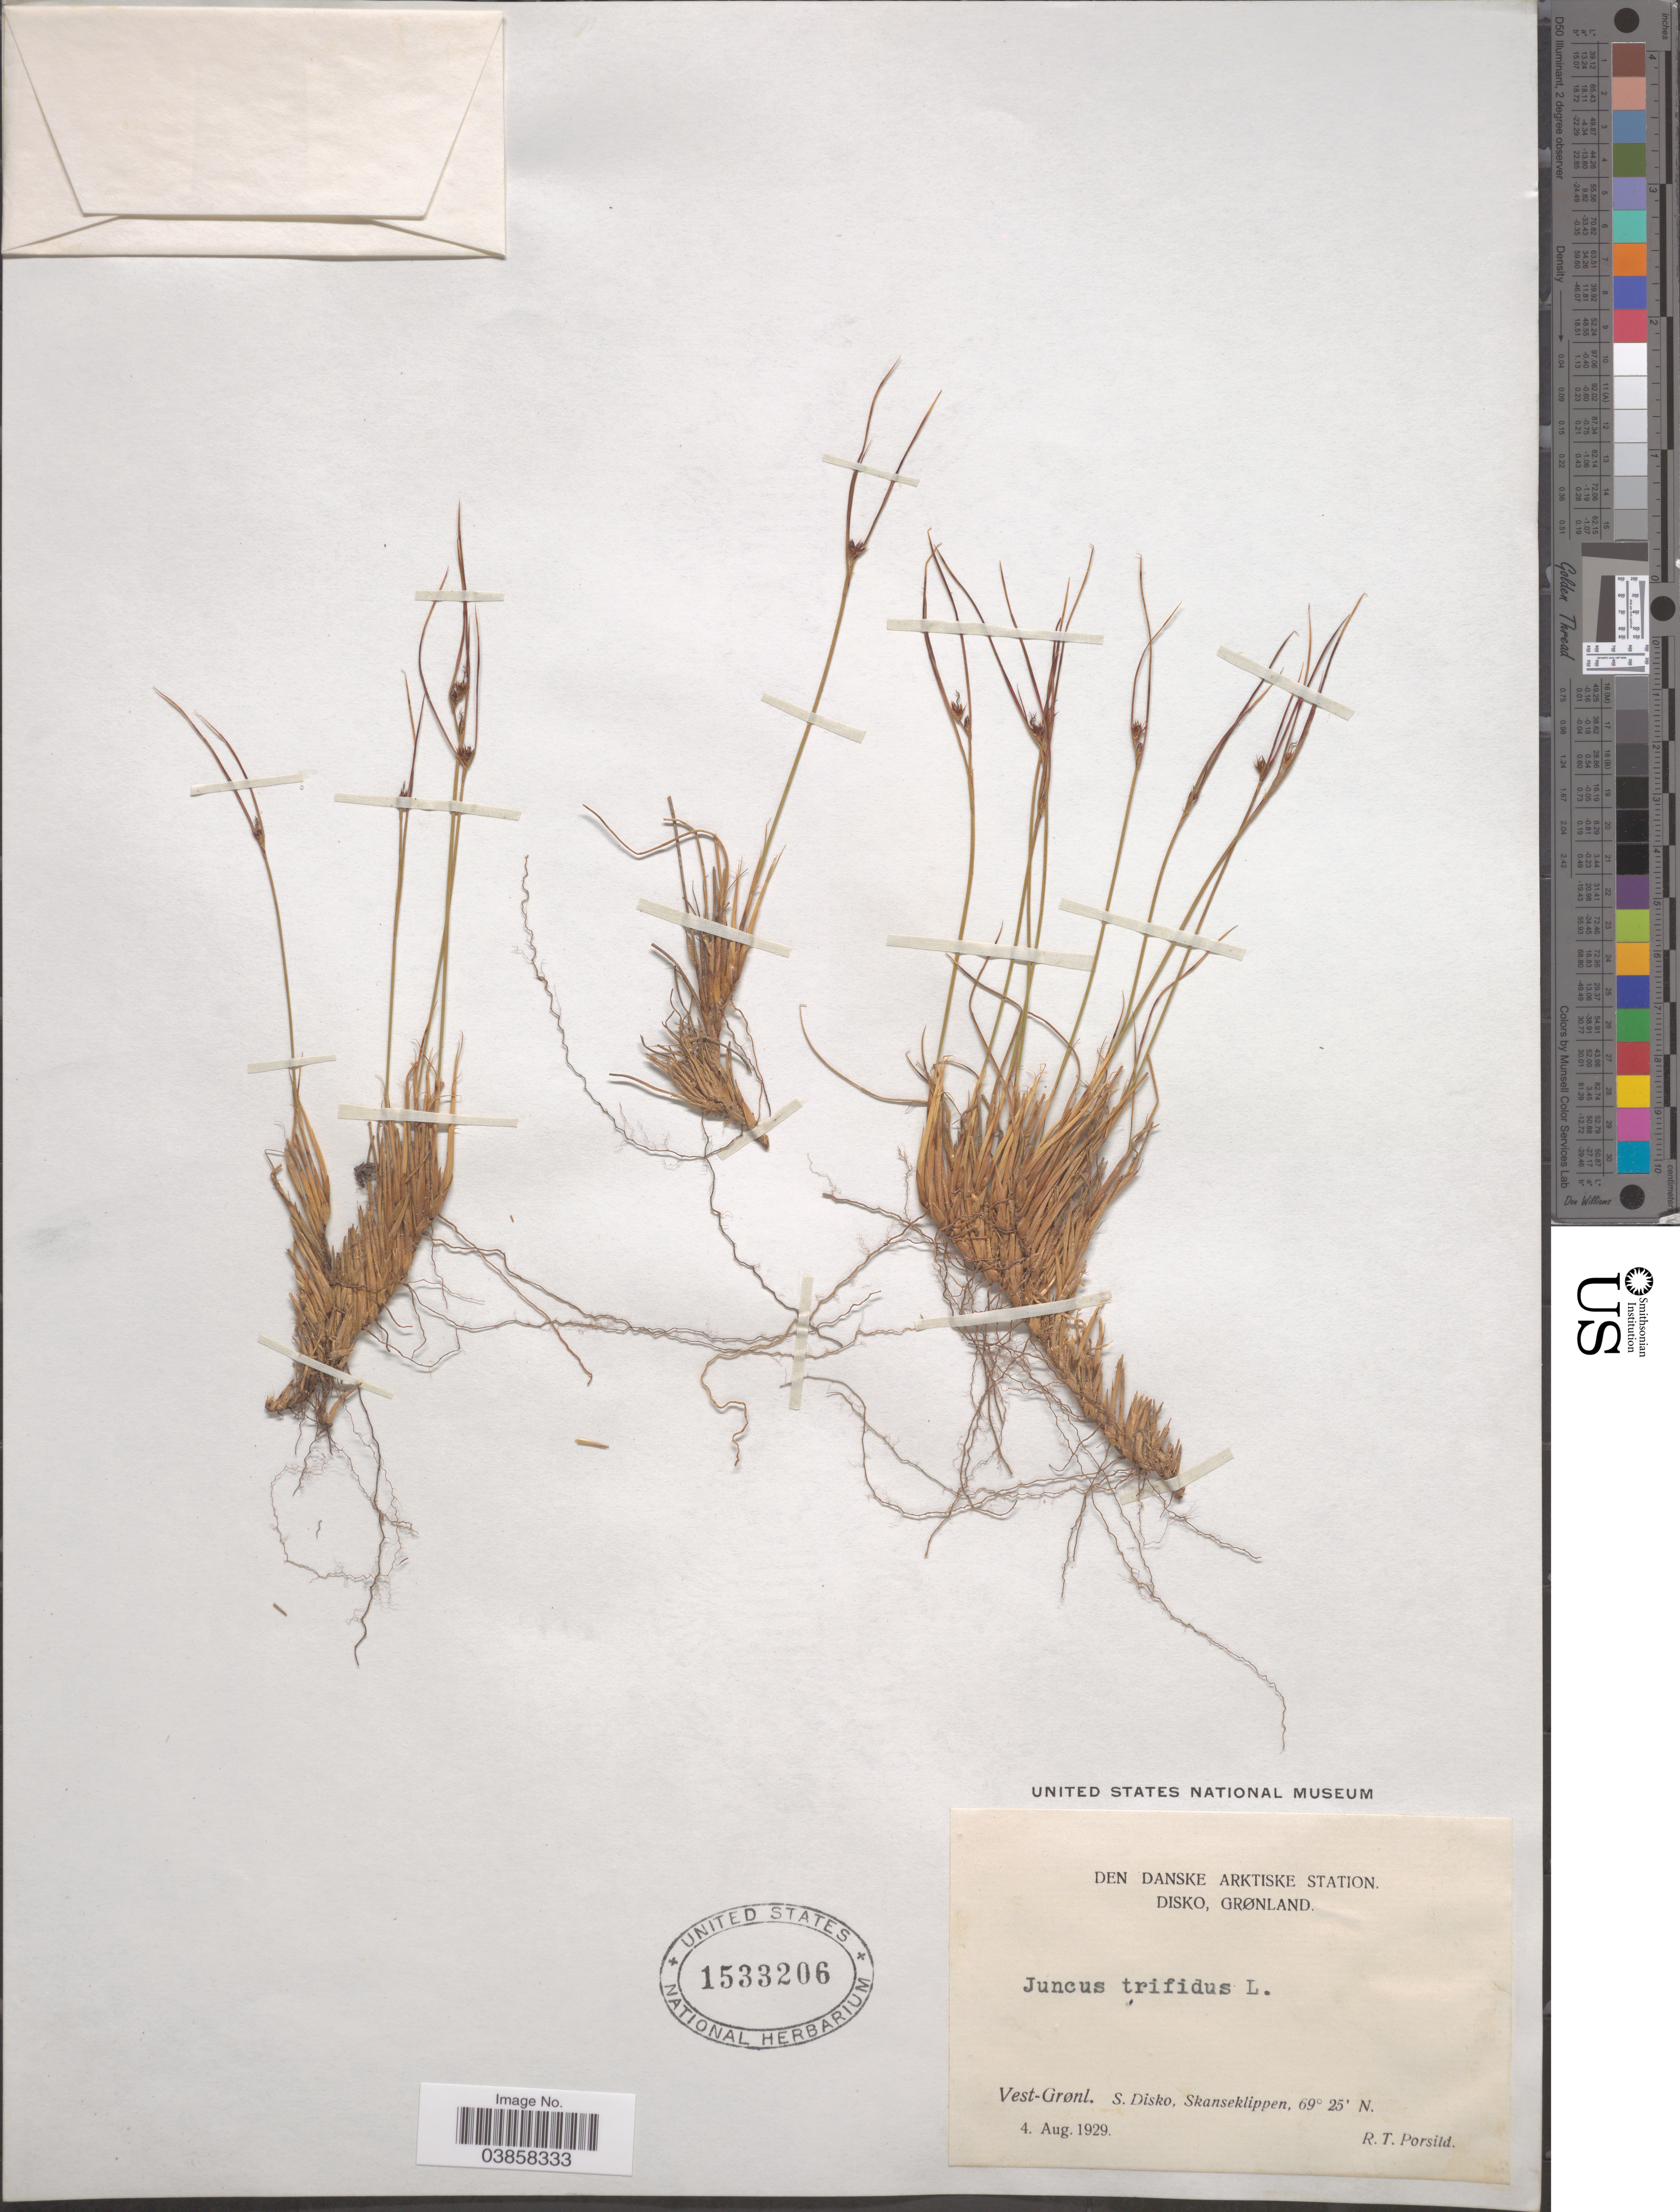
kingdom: Plantae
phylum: Tracheophyta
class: Liliopsida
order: Poales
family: Juncaceae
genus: Juncus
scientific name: Juncus trifidus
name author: L.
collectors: R. T. Porsild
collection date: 1929-08-04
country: Greenland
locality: Den Danske Arktiske Station. Disko, Grønland. Vest- Grønl. S. Disko, Skanseklippen.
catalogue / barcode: US 1533206